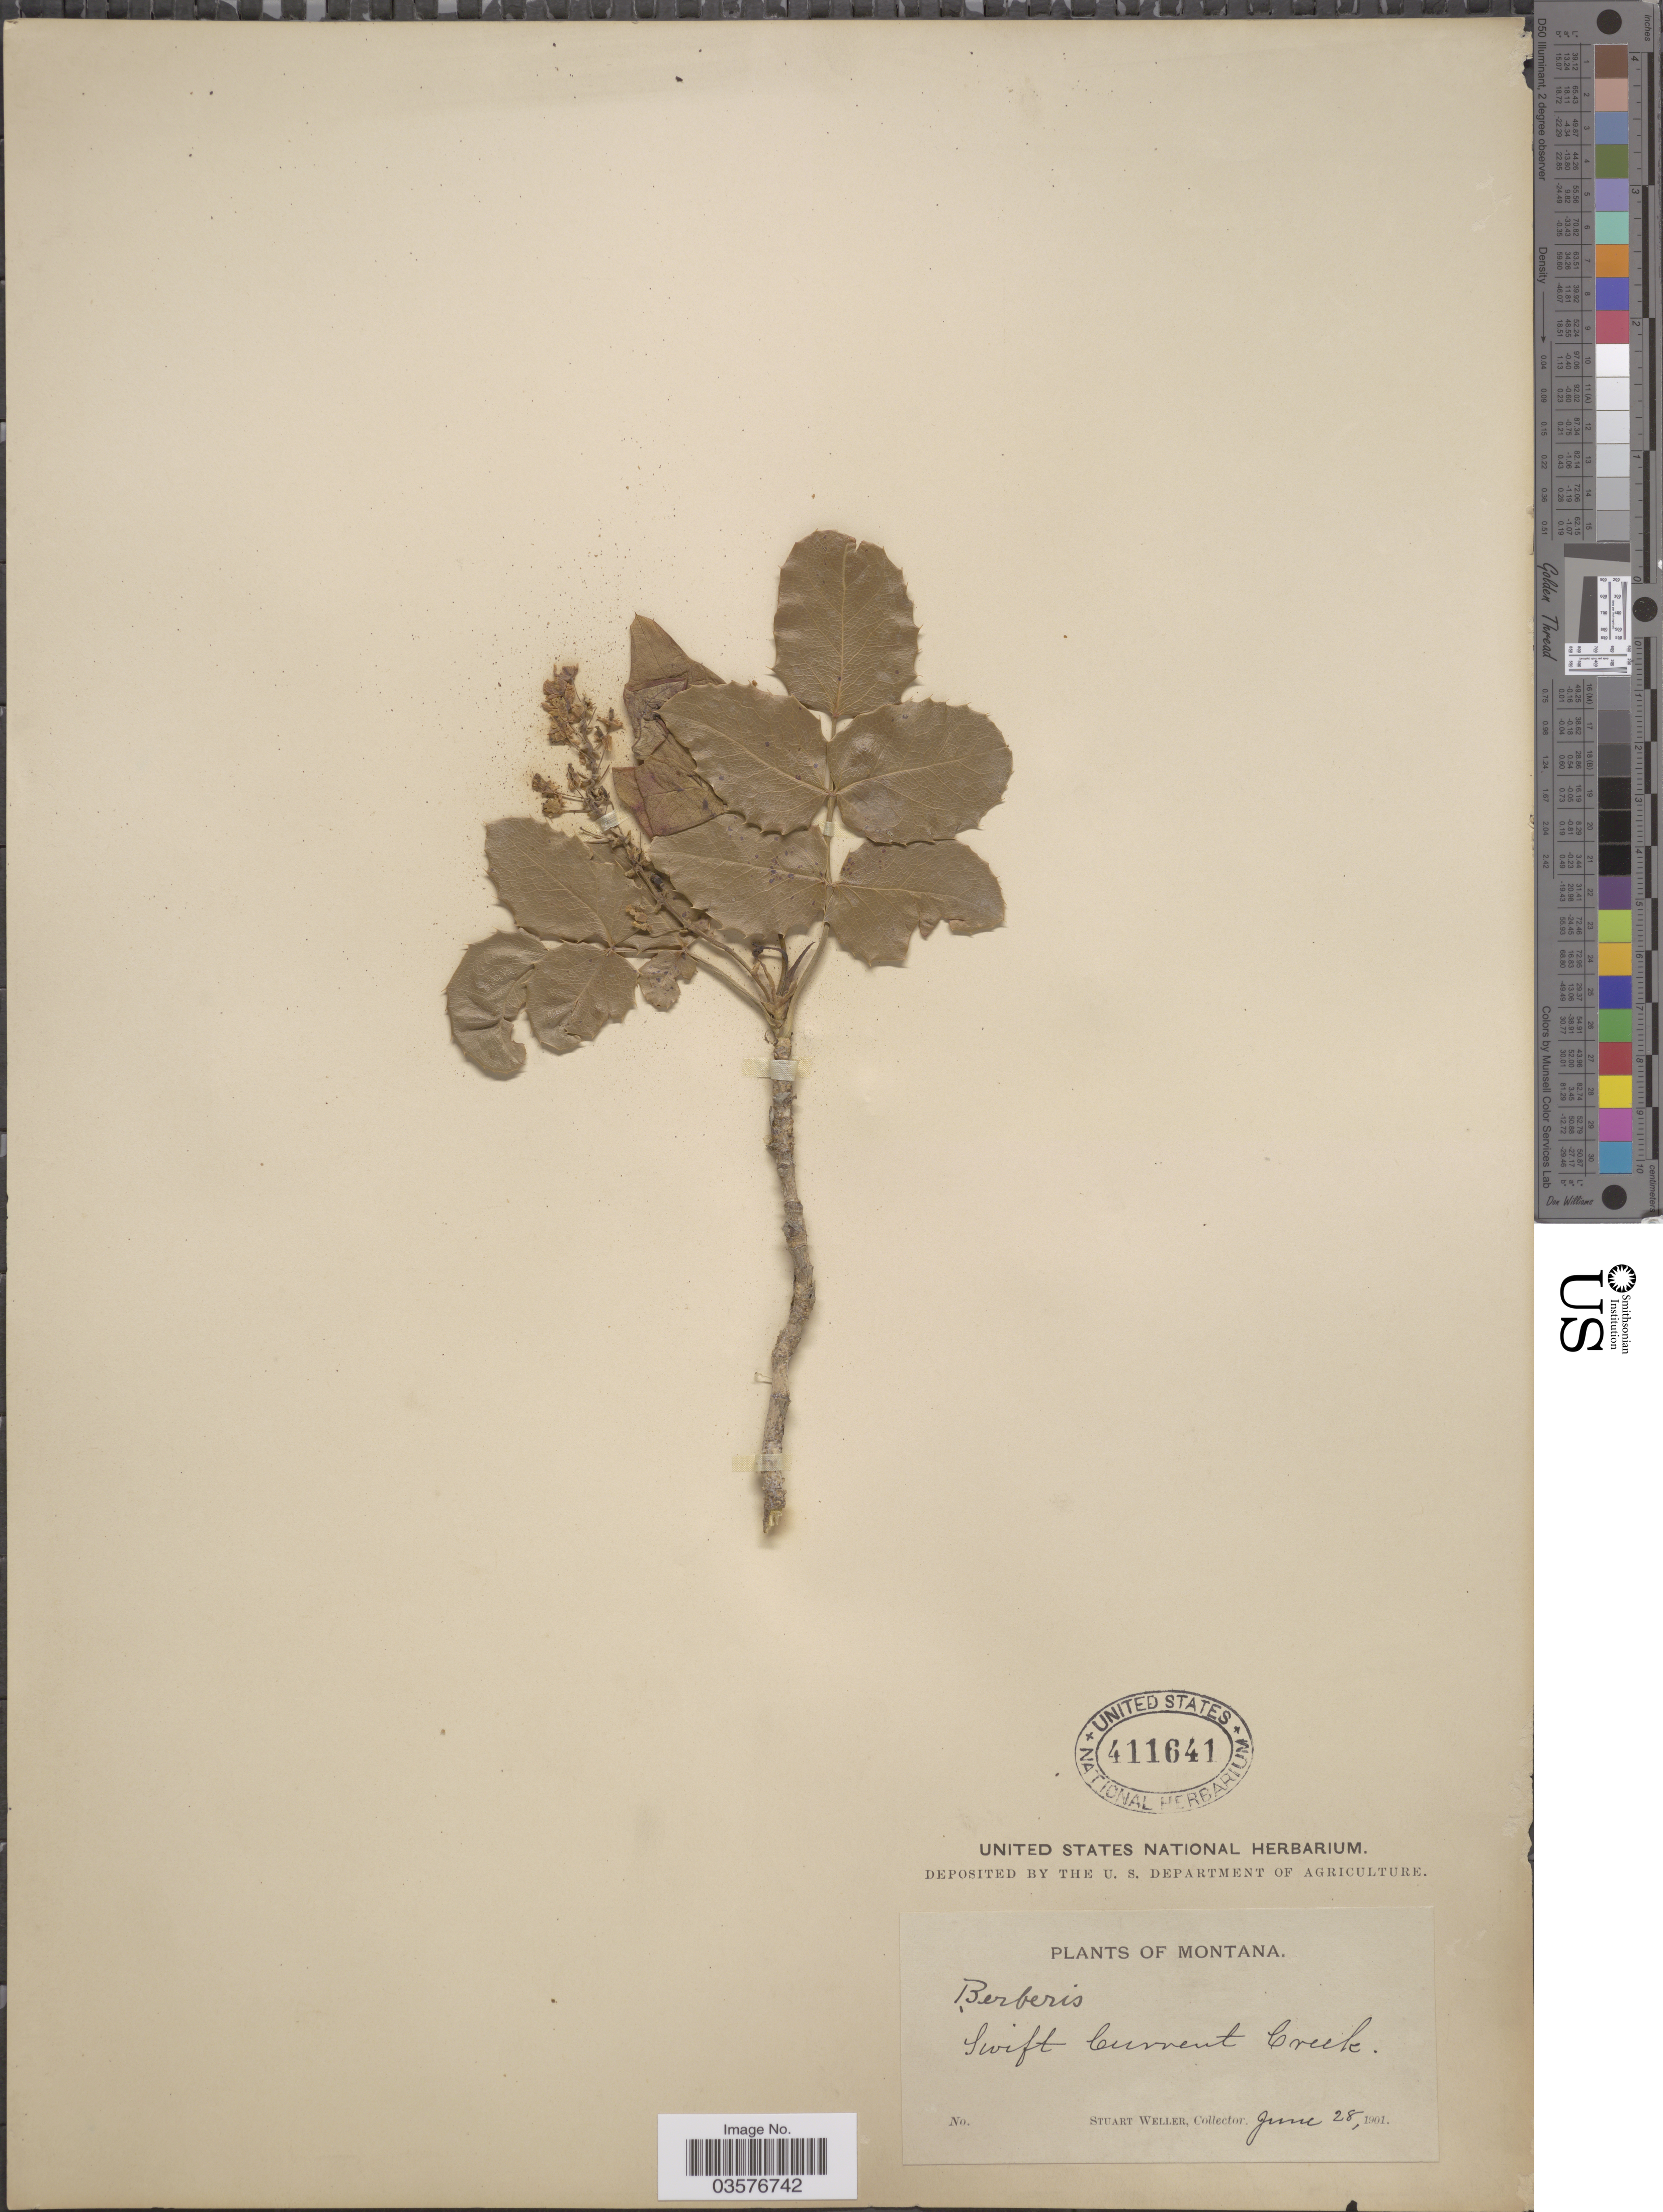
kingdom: Plantae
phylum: Tracheophyta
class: Magnoliopsida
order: Ranunculales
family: Berberidaceae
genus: Mahonia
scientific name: Mahonia repens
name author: (Lindl.) G. Don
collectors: S. Weller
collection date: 1901-06-28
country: United States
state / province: Montana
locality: Swift Current Creek.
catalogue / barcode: US 411641